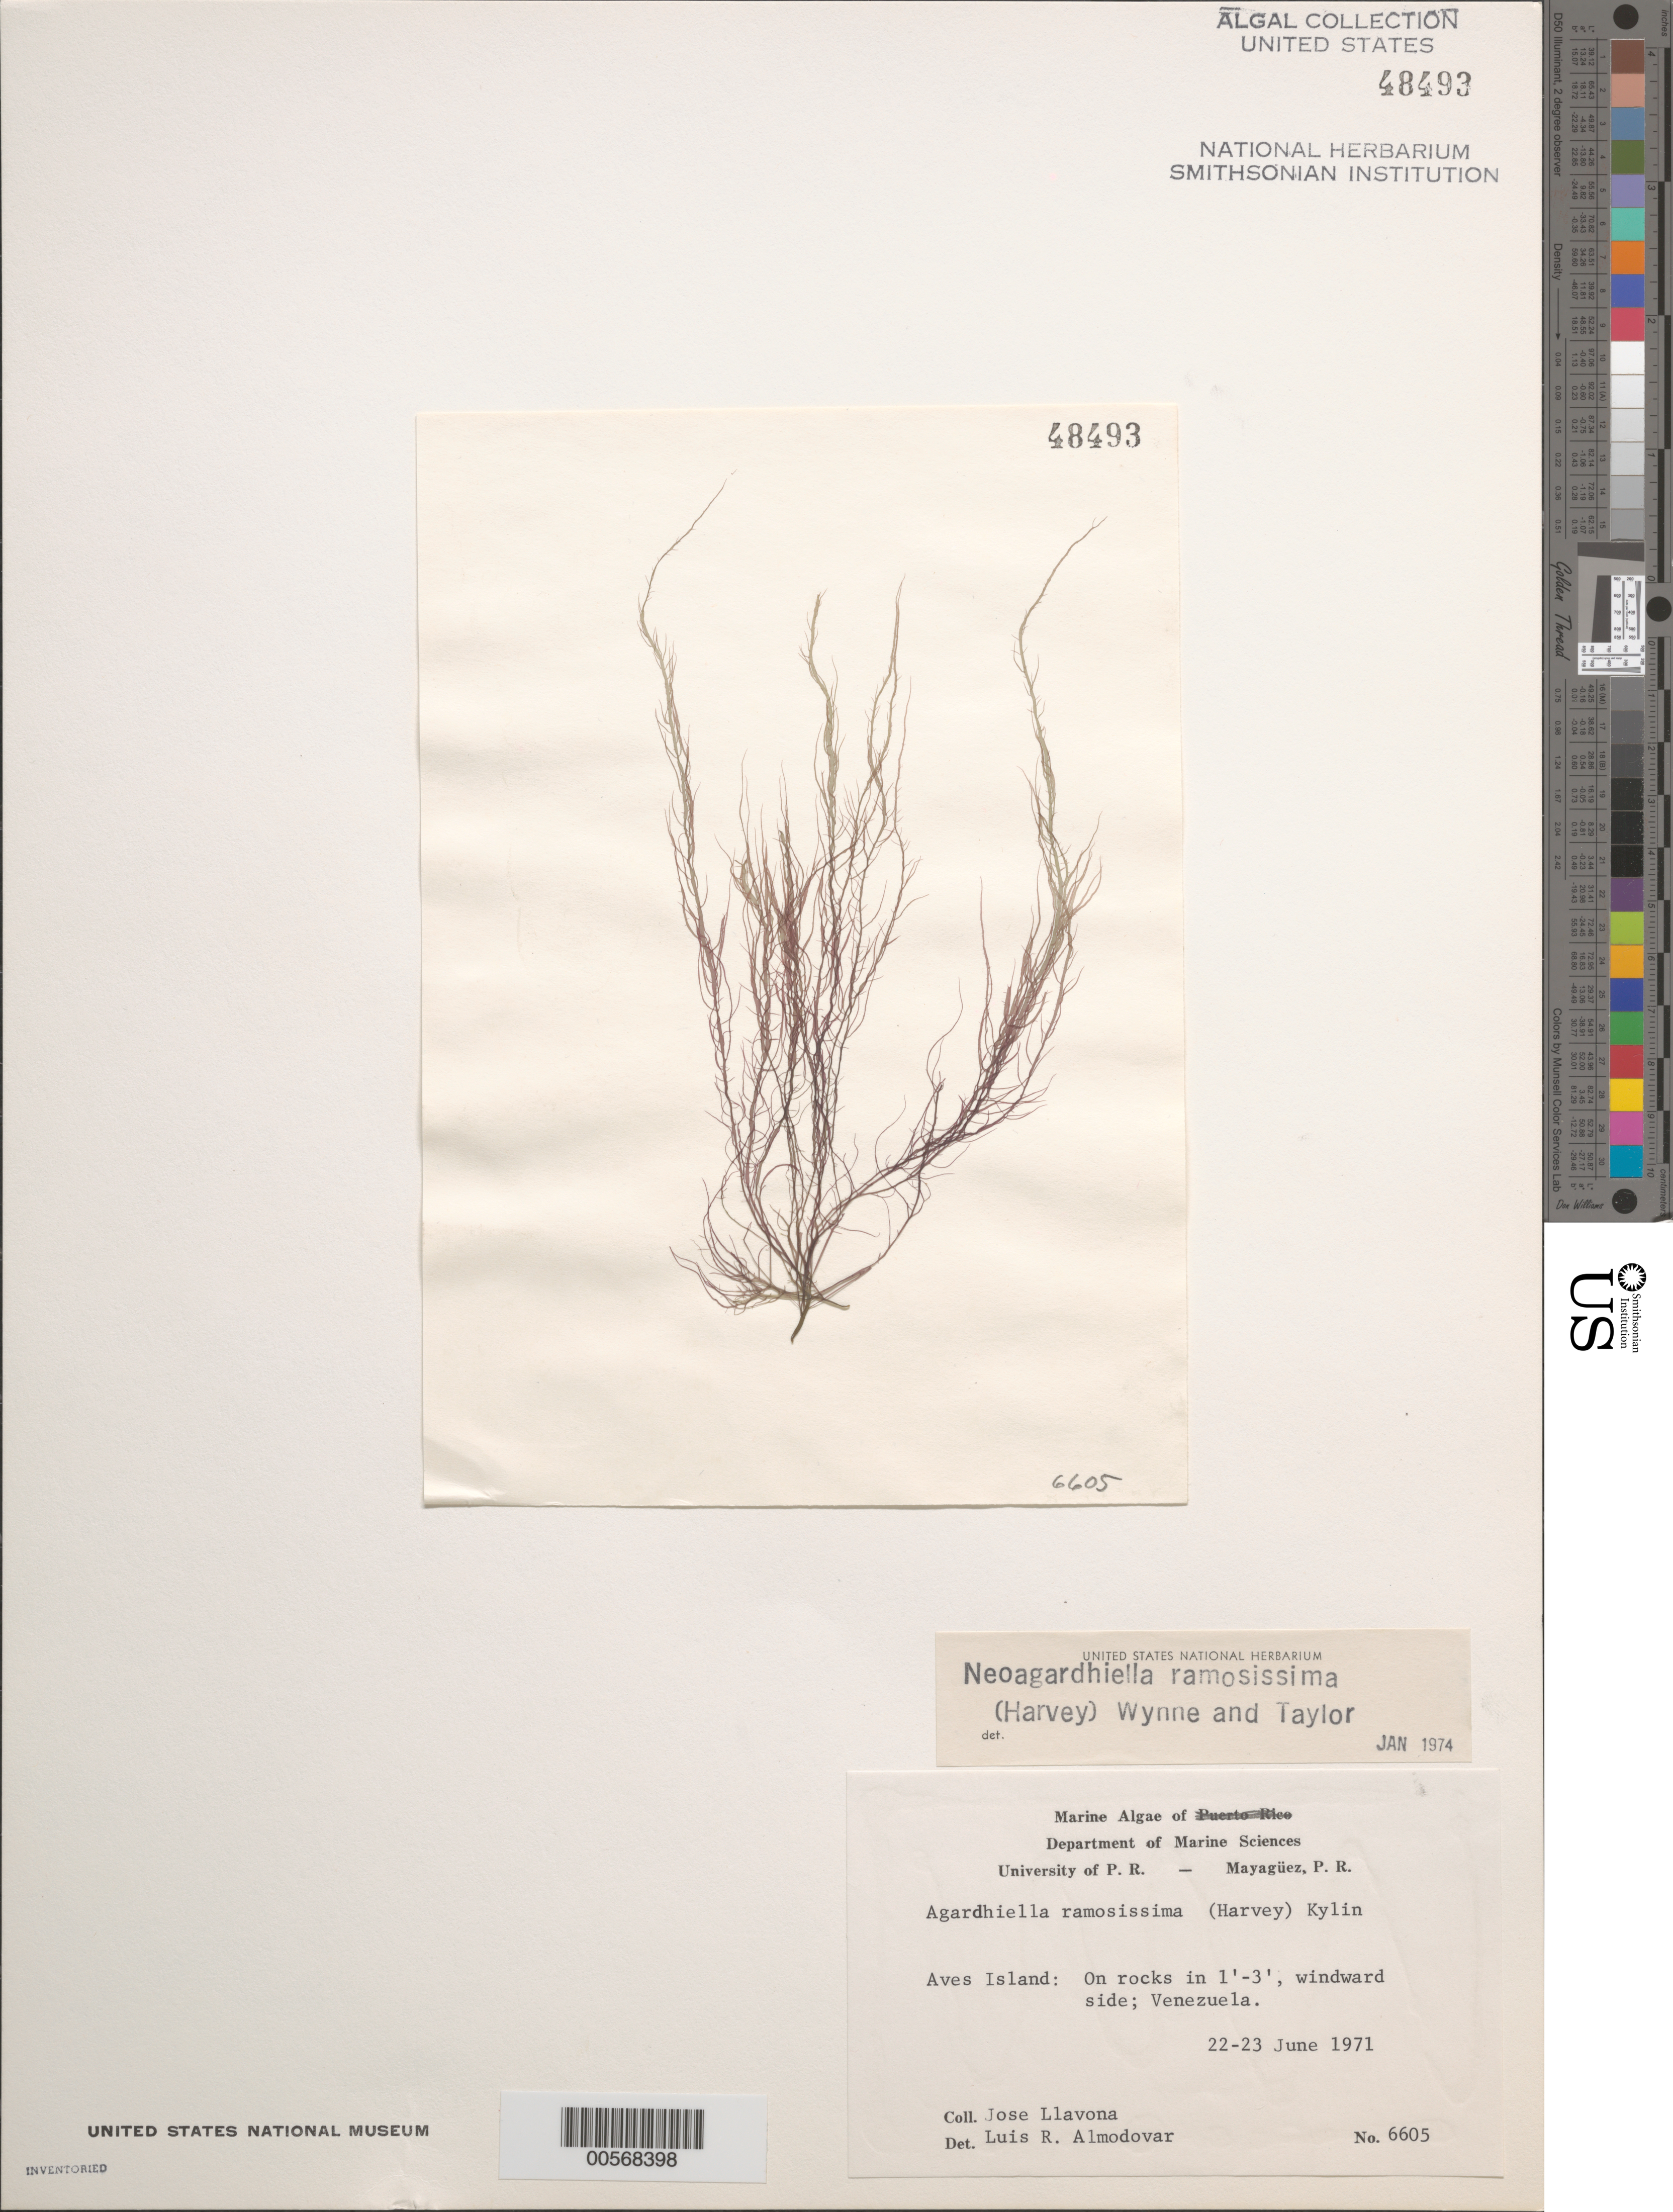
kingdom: Plantae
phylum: Rhodophyta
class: Florideophyceae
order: Halymeniales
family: Halymeniaceae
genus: Grateloupia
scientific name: Grateloupia filicina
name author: (J.V.Lamouroux) C. Agardh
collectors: J. Llavona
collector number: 6605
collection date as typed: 22 Jun 1971 TO 23 Jun 1971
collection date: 1971-06-22/1971-06-23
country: Venezuela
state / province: Dependencias Federales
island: Isla Aves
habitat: On rocks in 1' - 3', windward side.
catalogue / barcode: US 48493